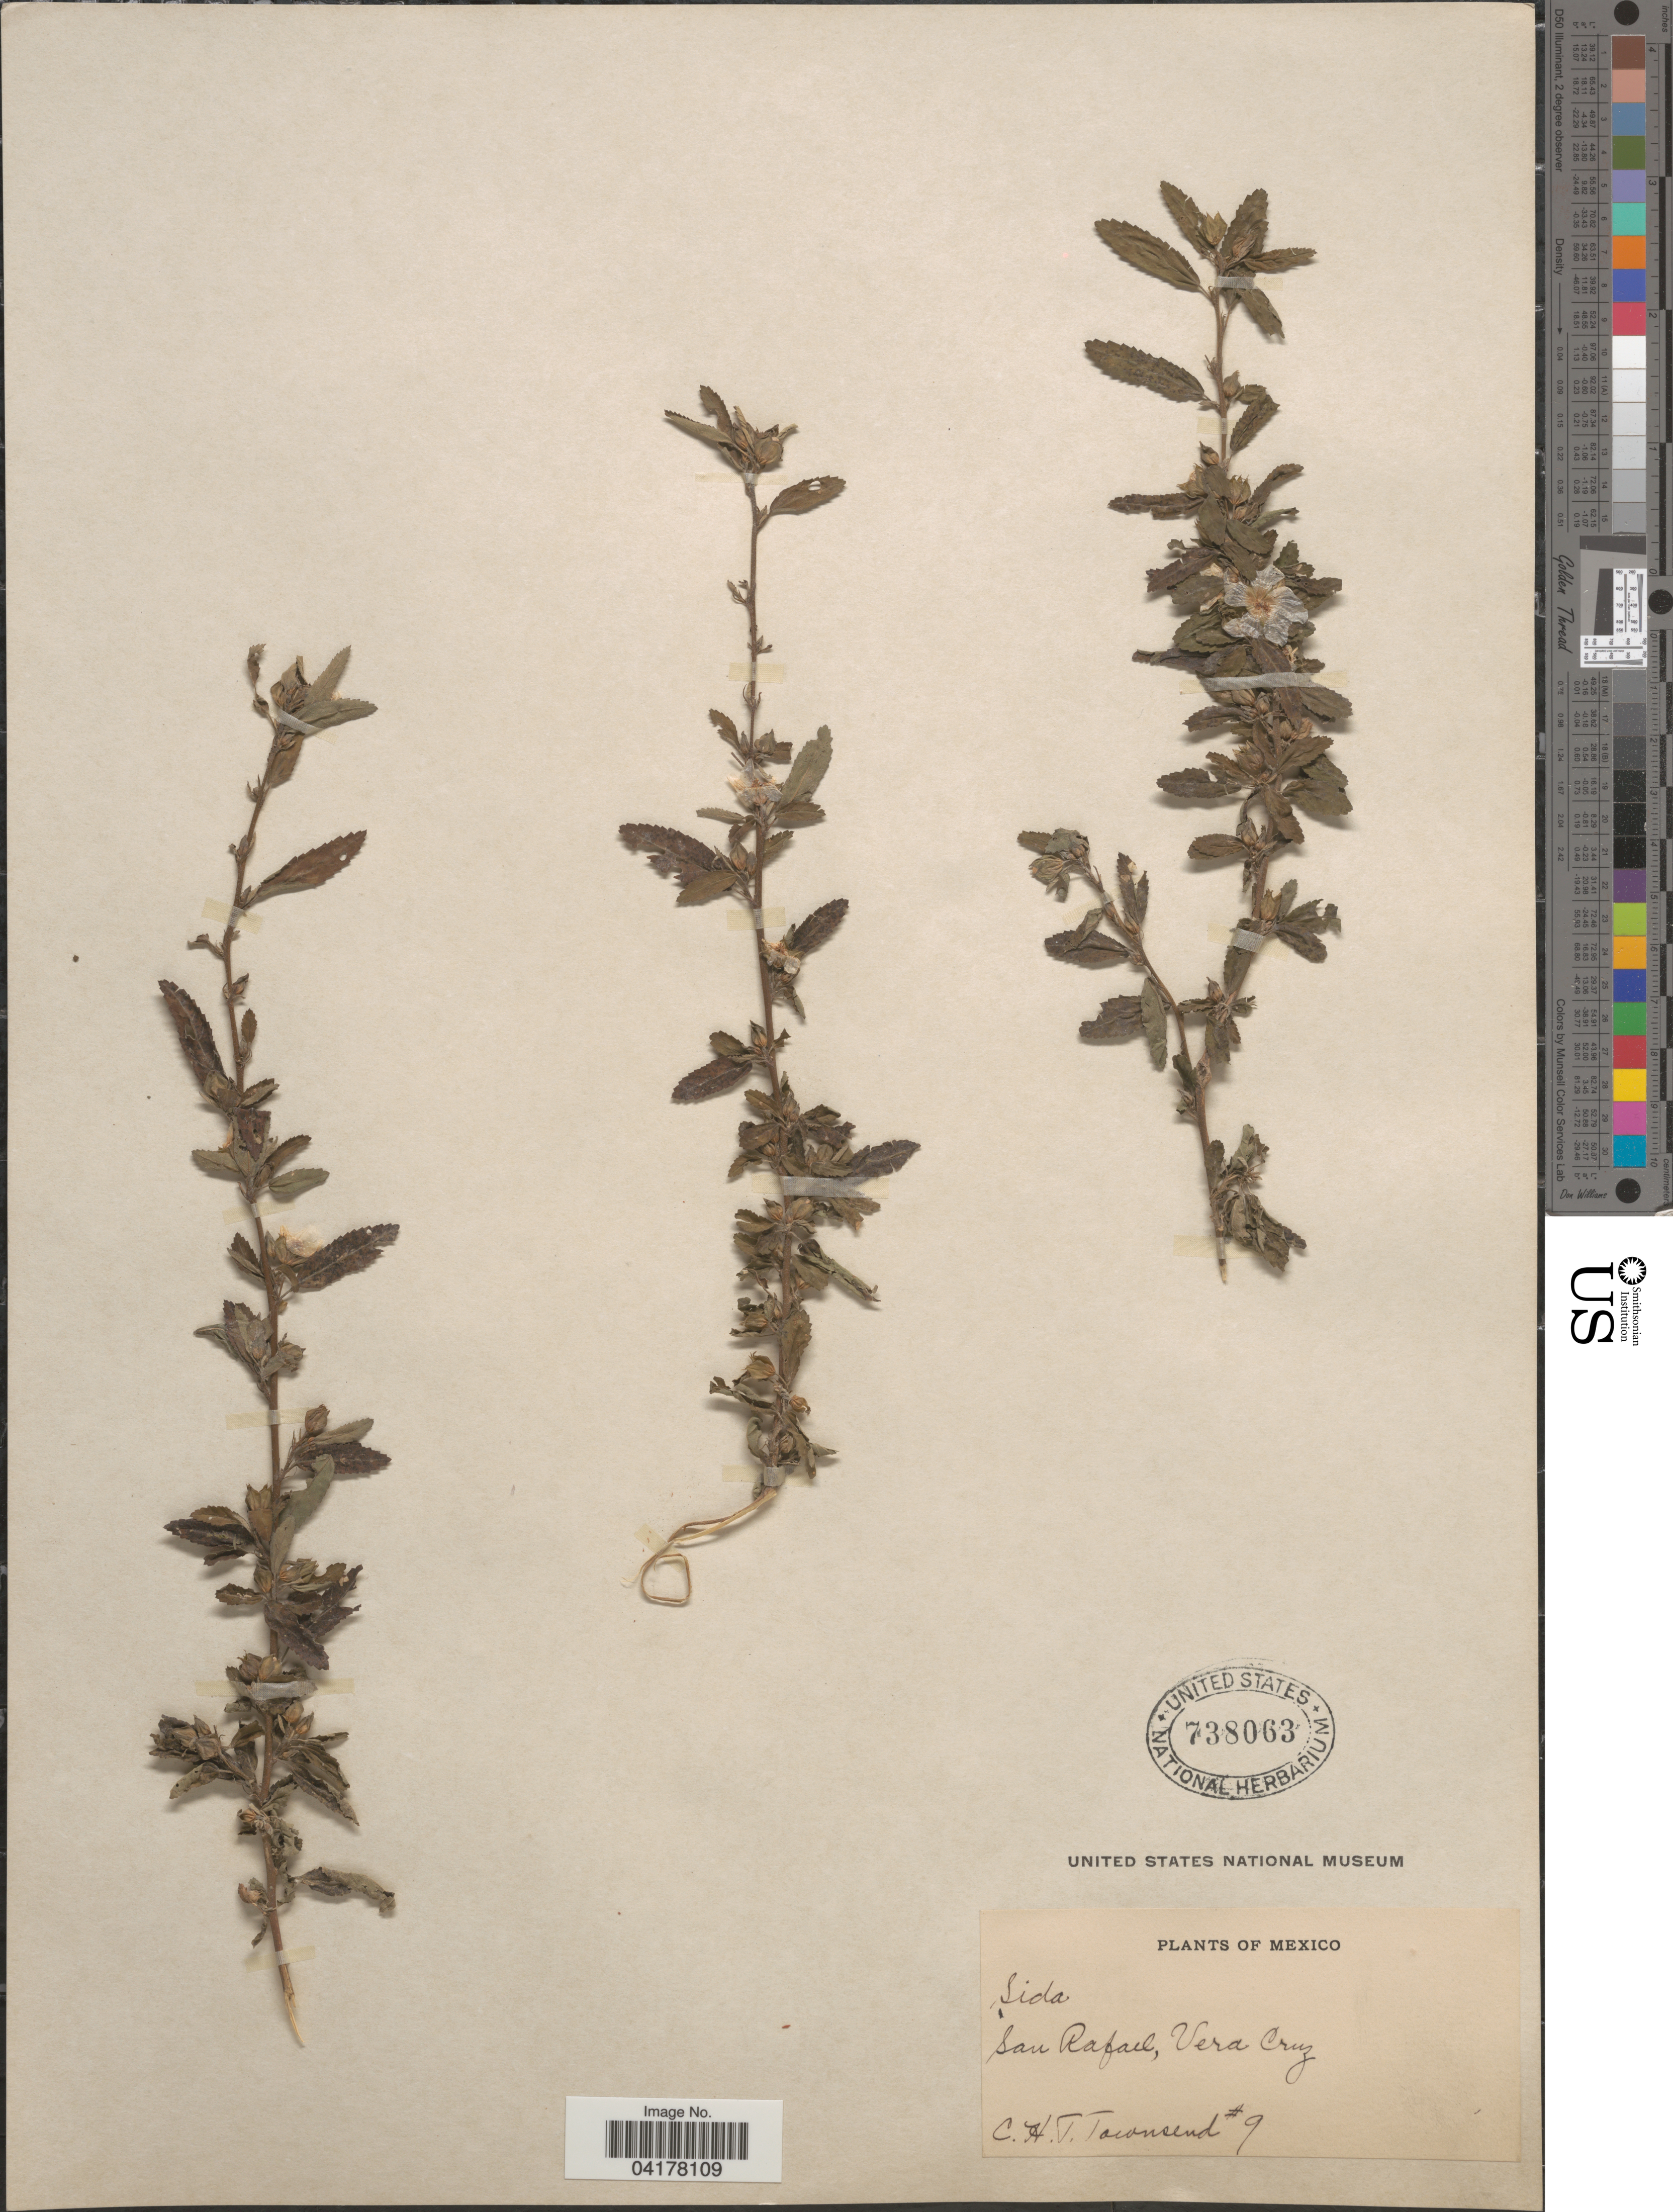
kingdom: Plantae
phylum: Tracheophyta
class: Magnoliopsida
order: Malvales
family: Malvaceae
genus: Sida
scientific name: Sida rhombifolia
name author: L.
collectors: C. H. T. Townsend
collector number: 9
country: Mexico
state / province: Veracruz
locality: San Rafael, Vera Cruz.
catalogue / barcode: US 738063